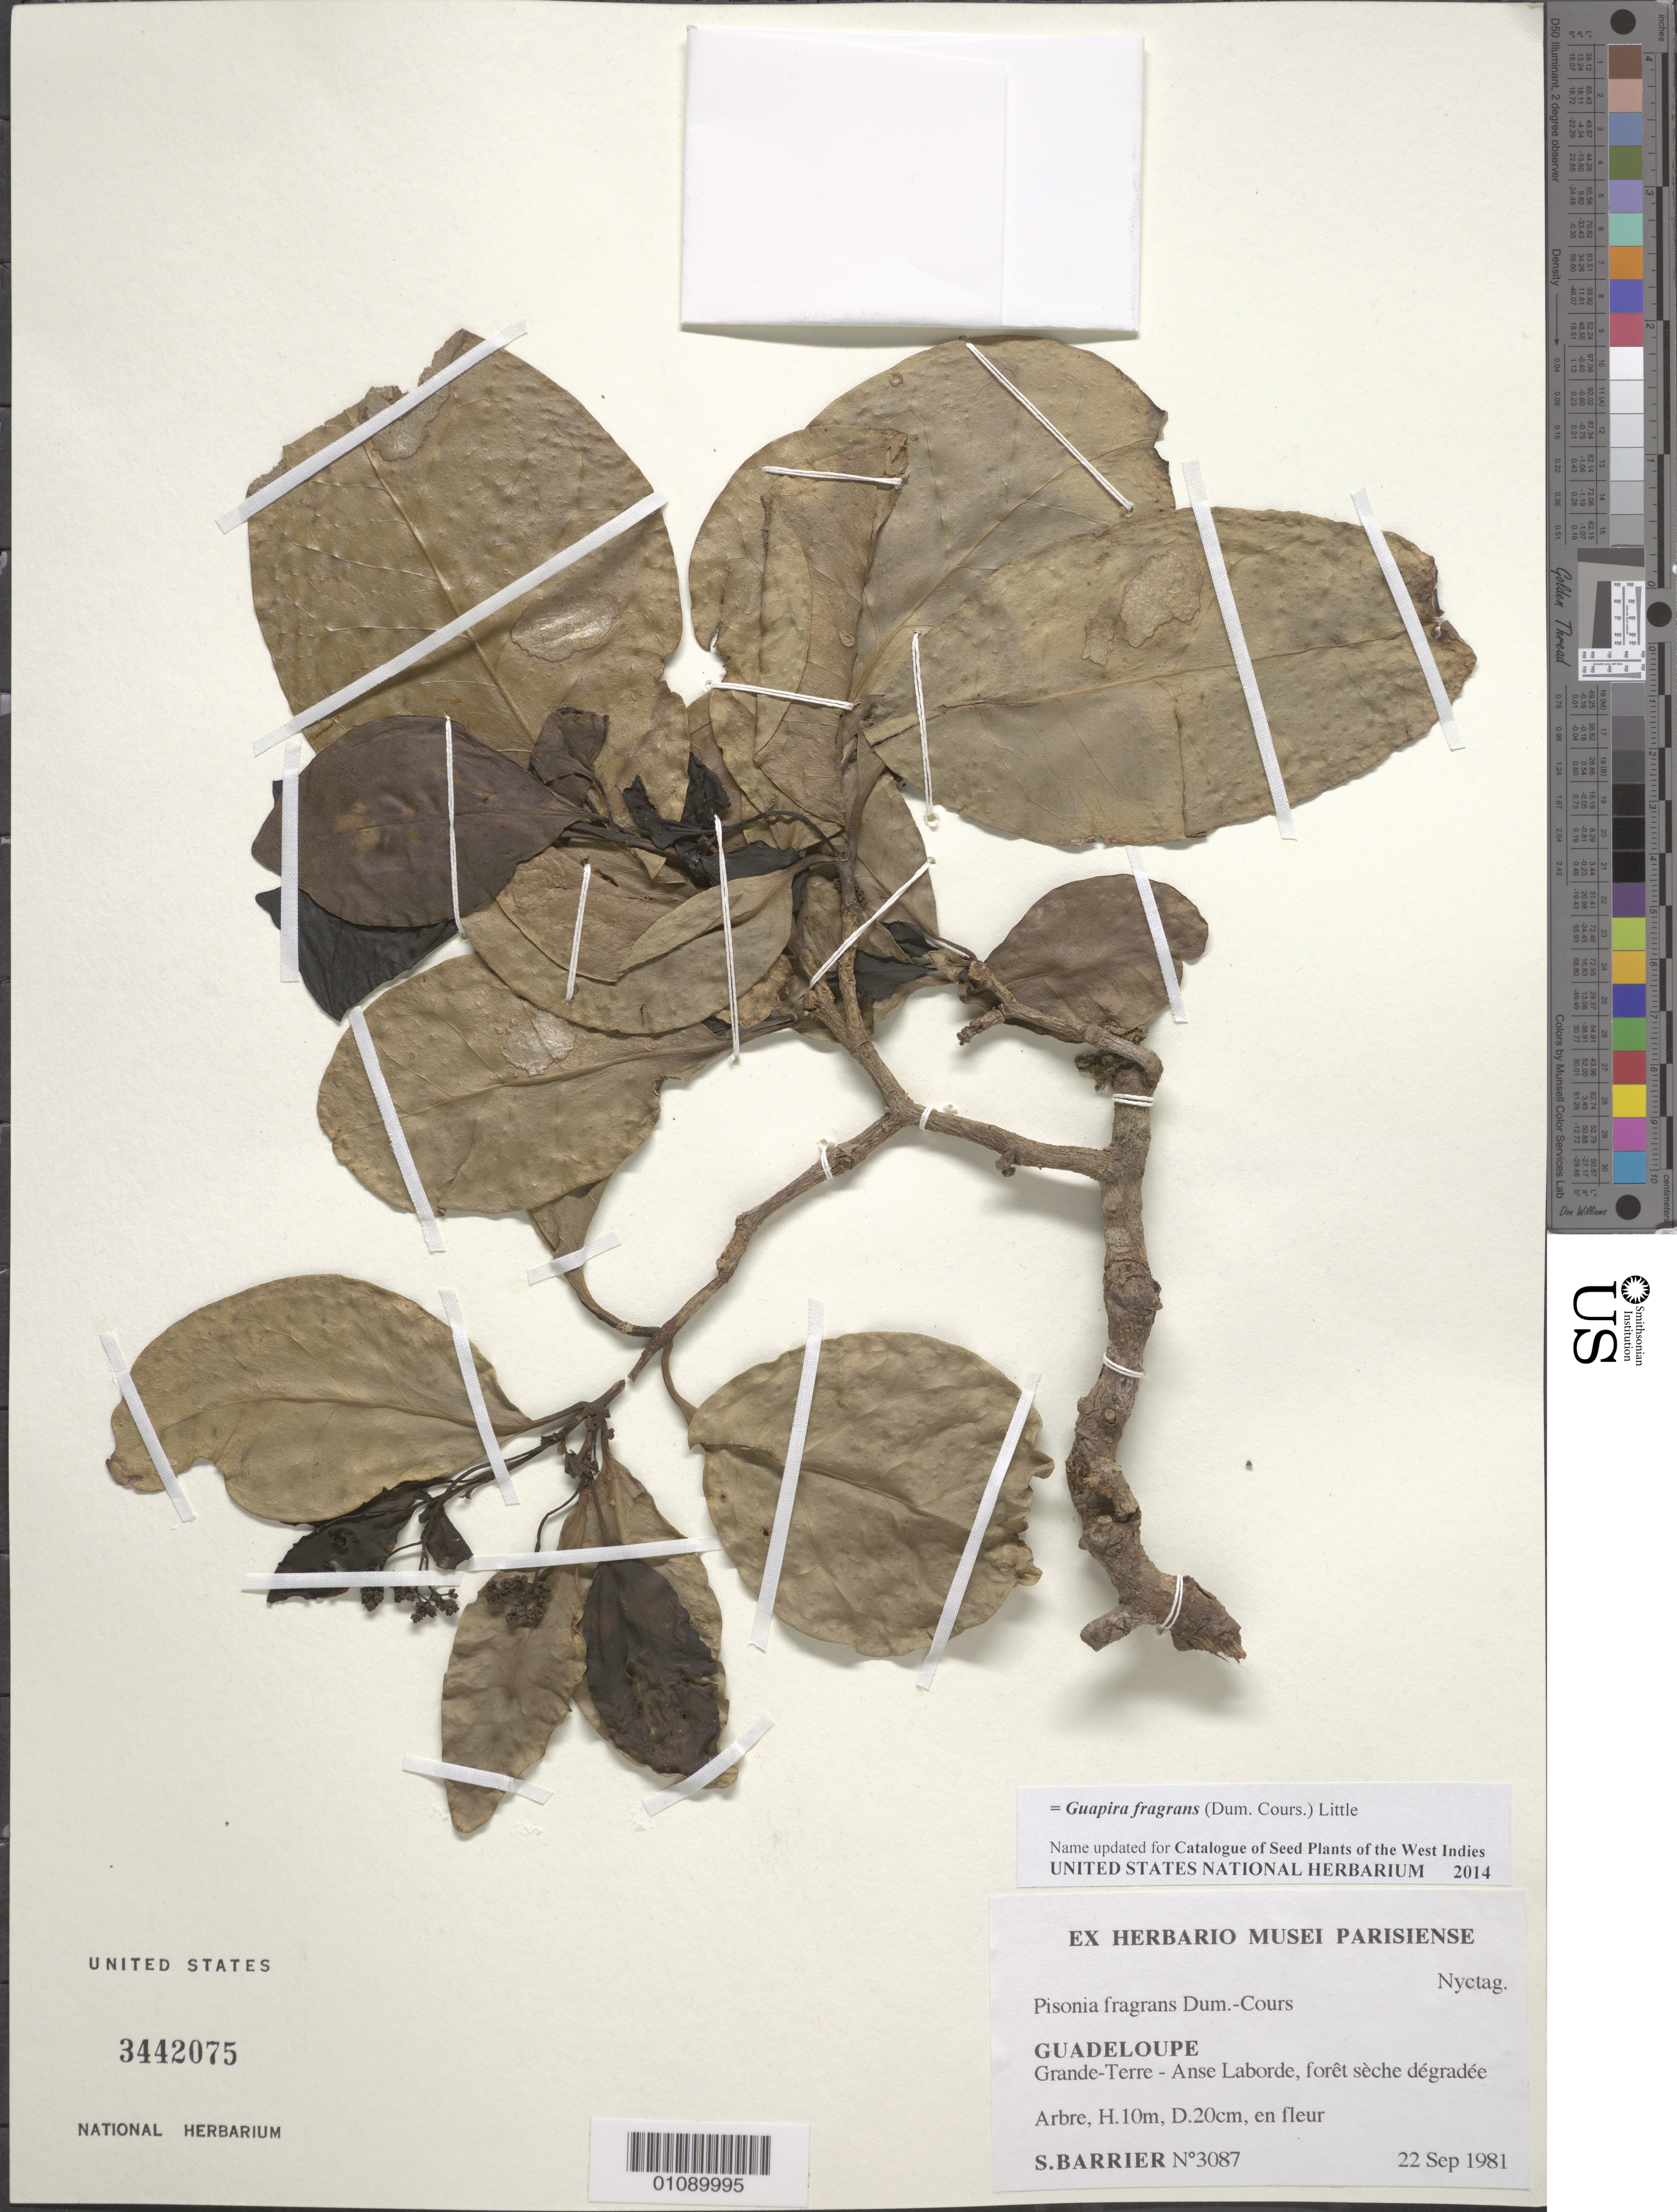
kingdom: Plantae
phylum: Tracheophyta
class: Magnoliopsida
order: Caryophyllales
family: Nyctaginaceae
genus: Guapira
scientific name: Guapira fragrans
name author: (Dum. Cours.) Little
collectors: S. Barrier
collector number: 3087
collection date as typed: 22 Sep 1981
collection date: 1981-09-22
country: Guadeloupe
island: Grande Terre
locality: Grand-Terre: Anse Laboradore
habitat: Forêt sèche dégradée.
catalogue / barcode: US 3442075